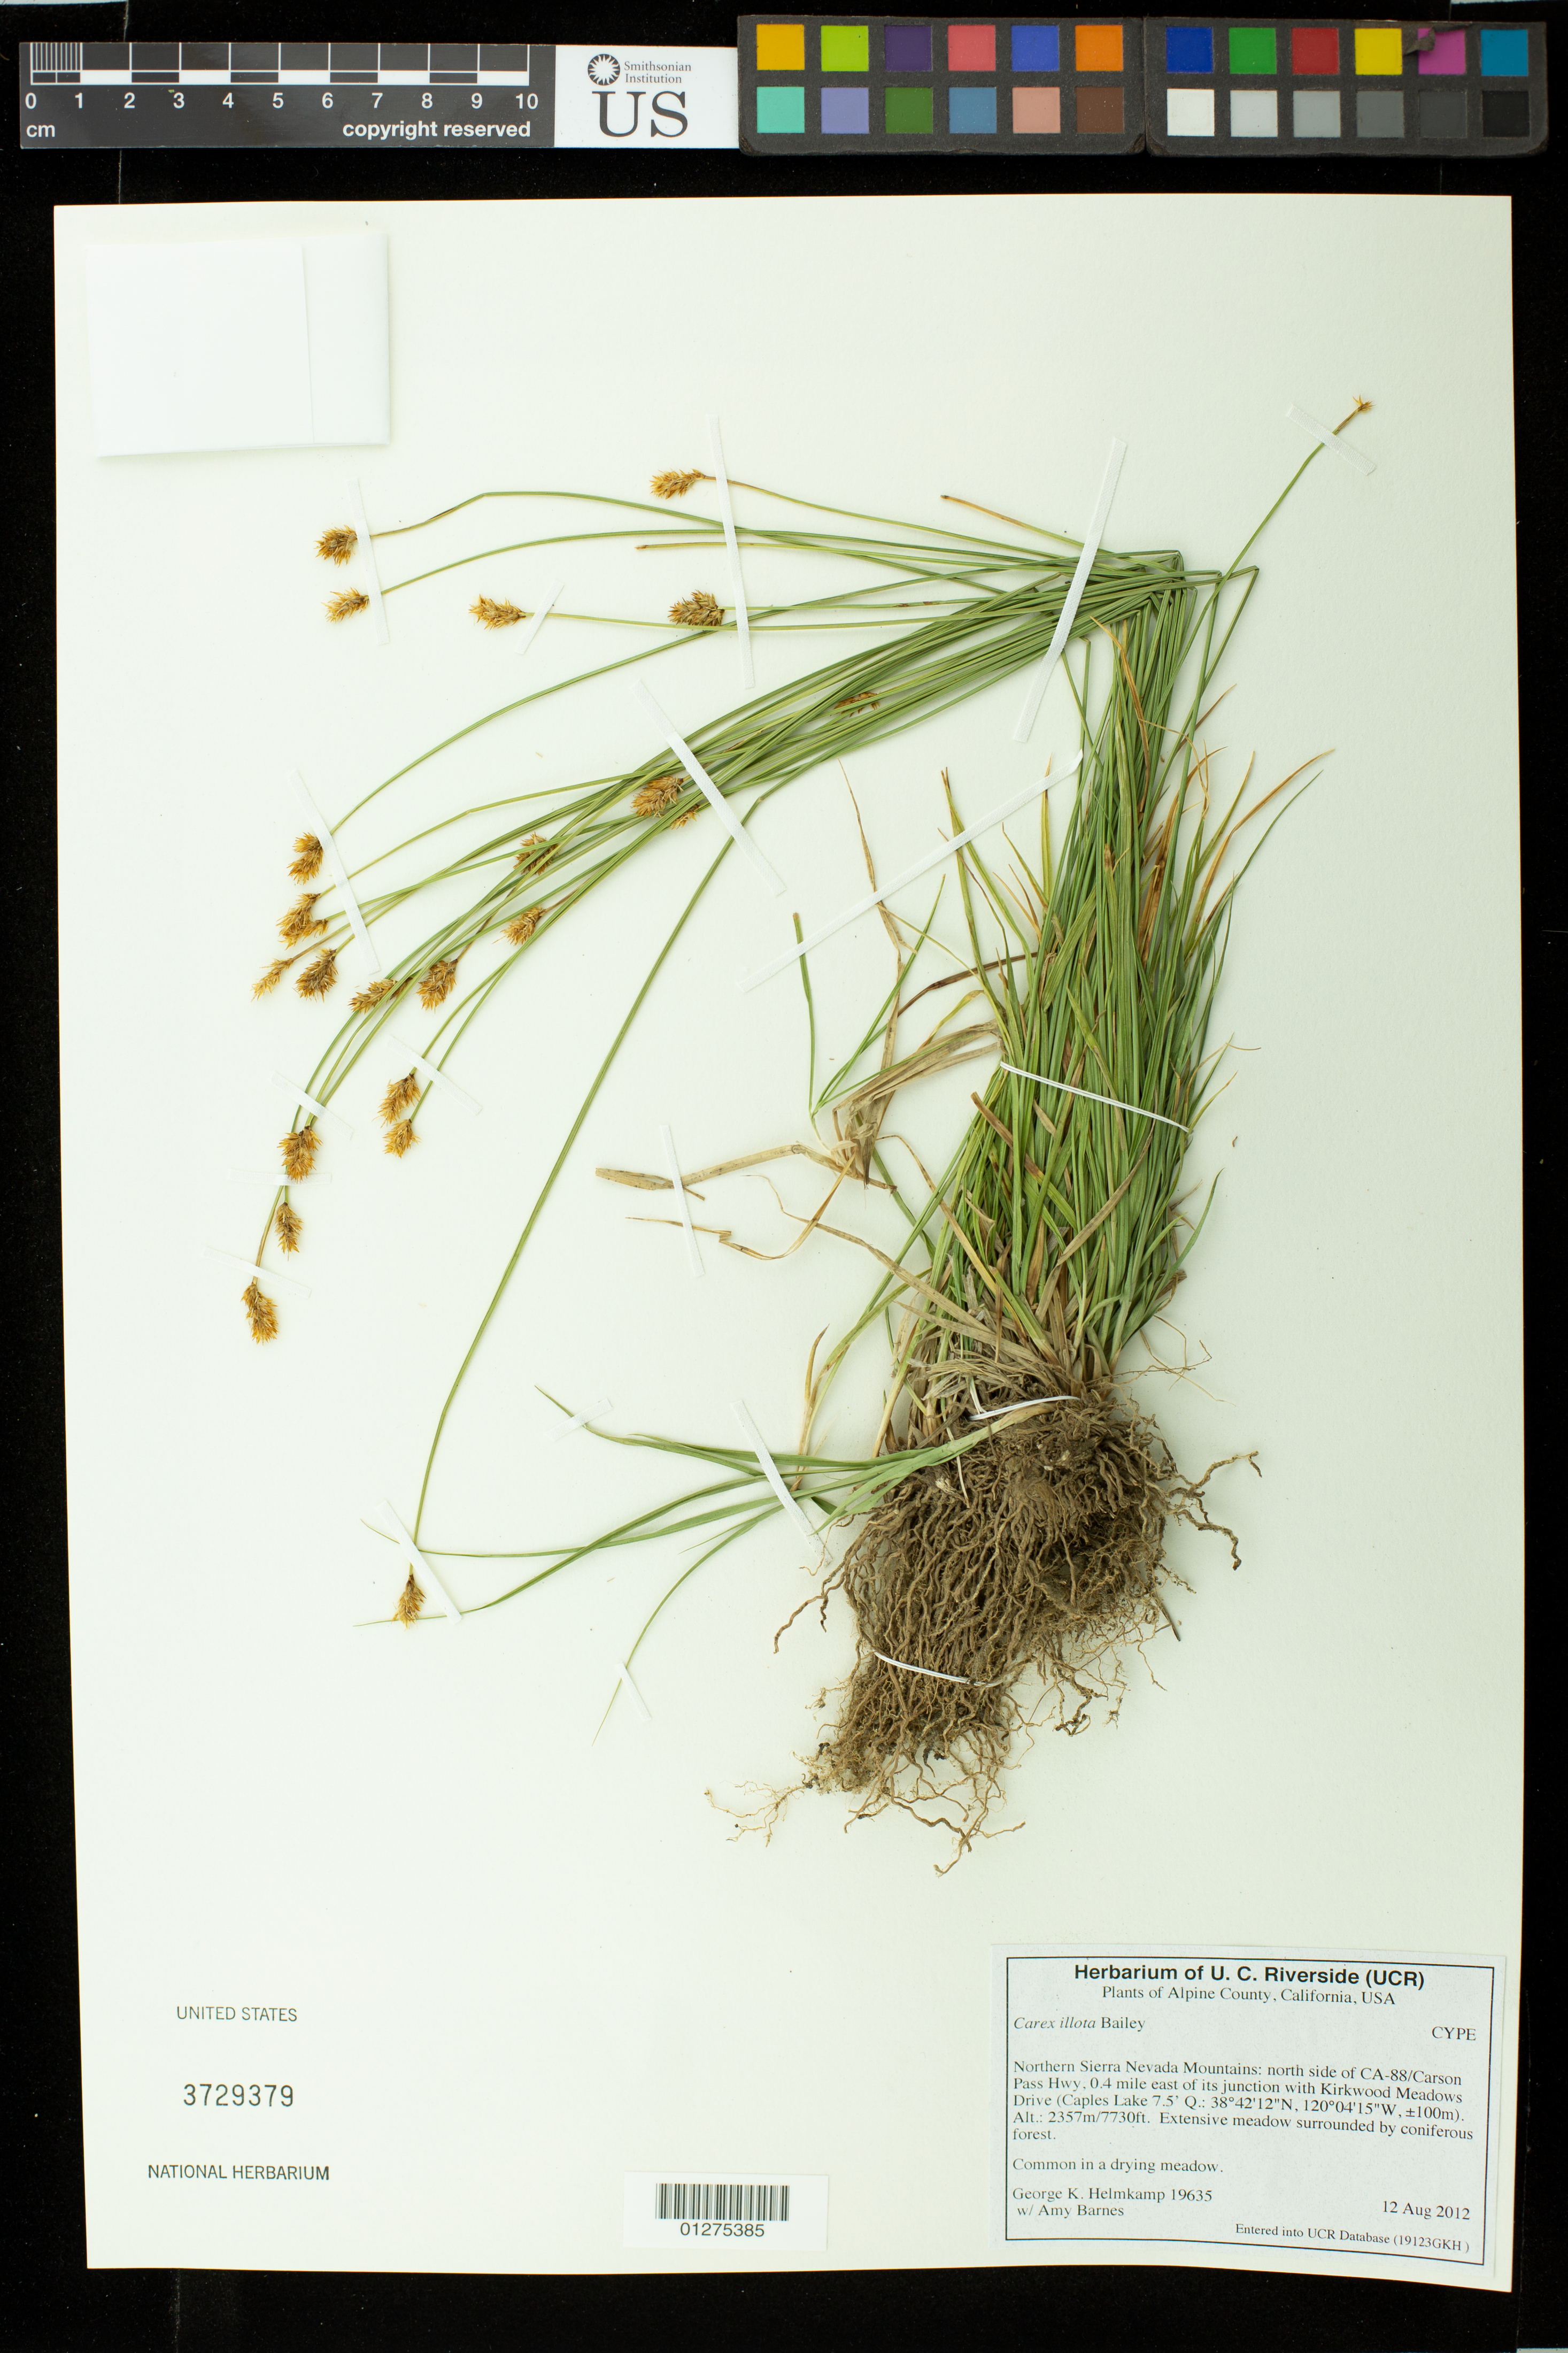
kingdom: Plantae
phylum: Tracheophyta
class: Liliopsida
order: Poales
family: Cyperaceae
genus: Carex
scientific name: Carex illota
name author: L.H. Bailey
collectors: M. Provance & A. Barnes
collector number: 19635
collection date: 2012-08-12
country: United States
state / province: California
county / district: Alpine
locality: Northern Sierra Nervada Moutians along Ca -88/Carson Pass Hwy, 0.4 mile of its junction with Kirkwood MEadows Drive (Caples Lake 7.5)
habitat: Extensive meadow surrounded by coniferous forest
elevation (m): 2357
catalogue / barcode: US 3729379